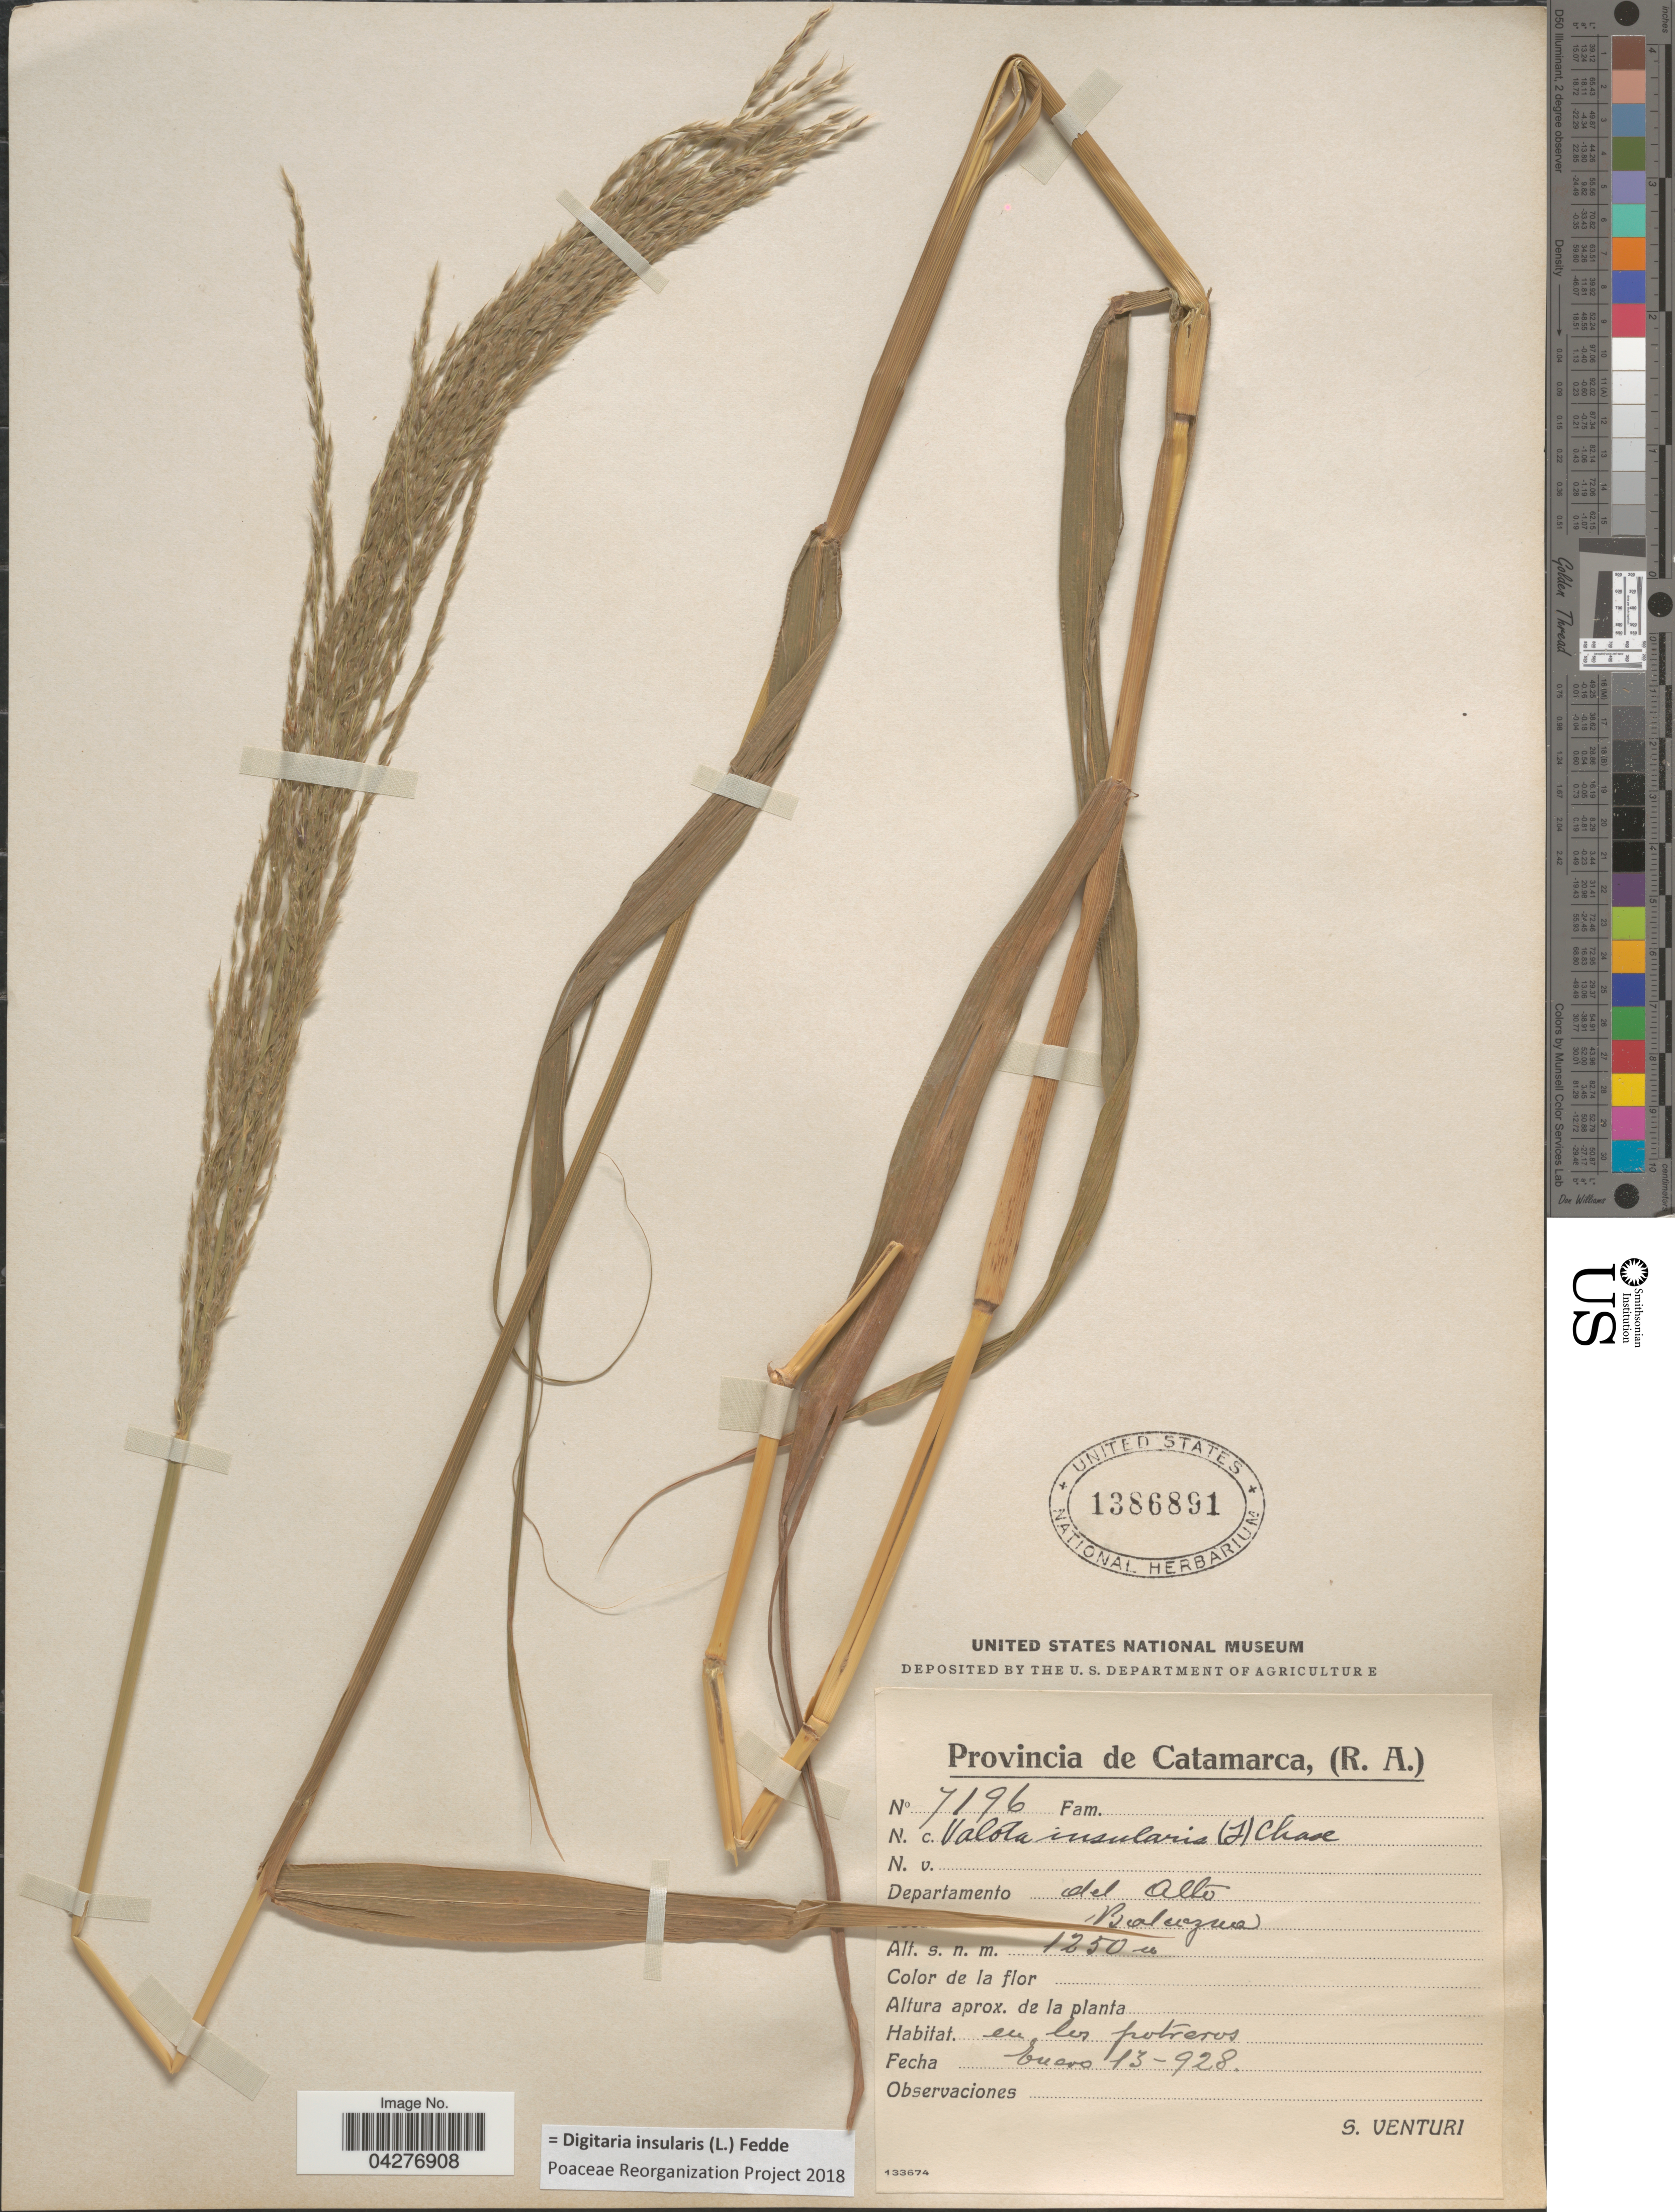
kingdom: Plantae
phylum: Tracheophyta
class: Liliopsida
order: Poales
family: Poaceae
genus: Digitaria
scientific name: Digitaria insularis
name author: (L.) Fedde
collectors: S. Venturi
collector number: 7196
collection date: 1928-01-13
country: Argentina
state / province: Catamarca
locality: Departamento del Alto. Balcozna.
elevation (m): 1250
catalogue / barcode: US 1386891